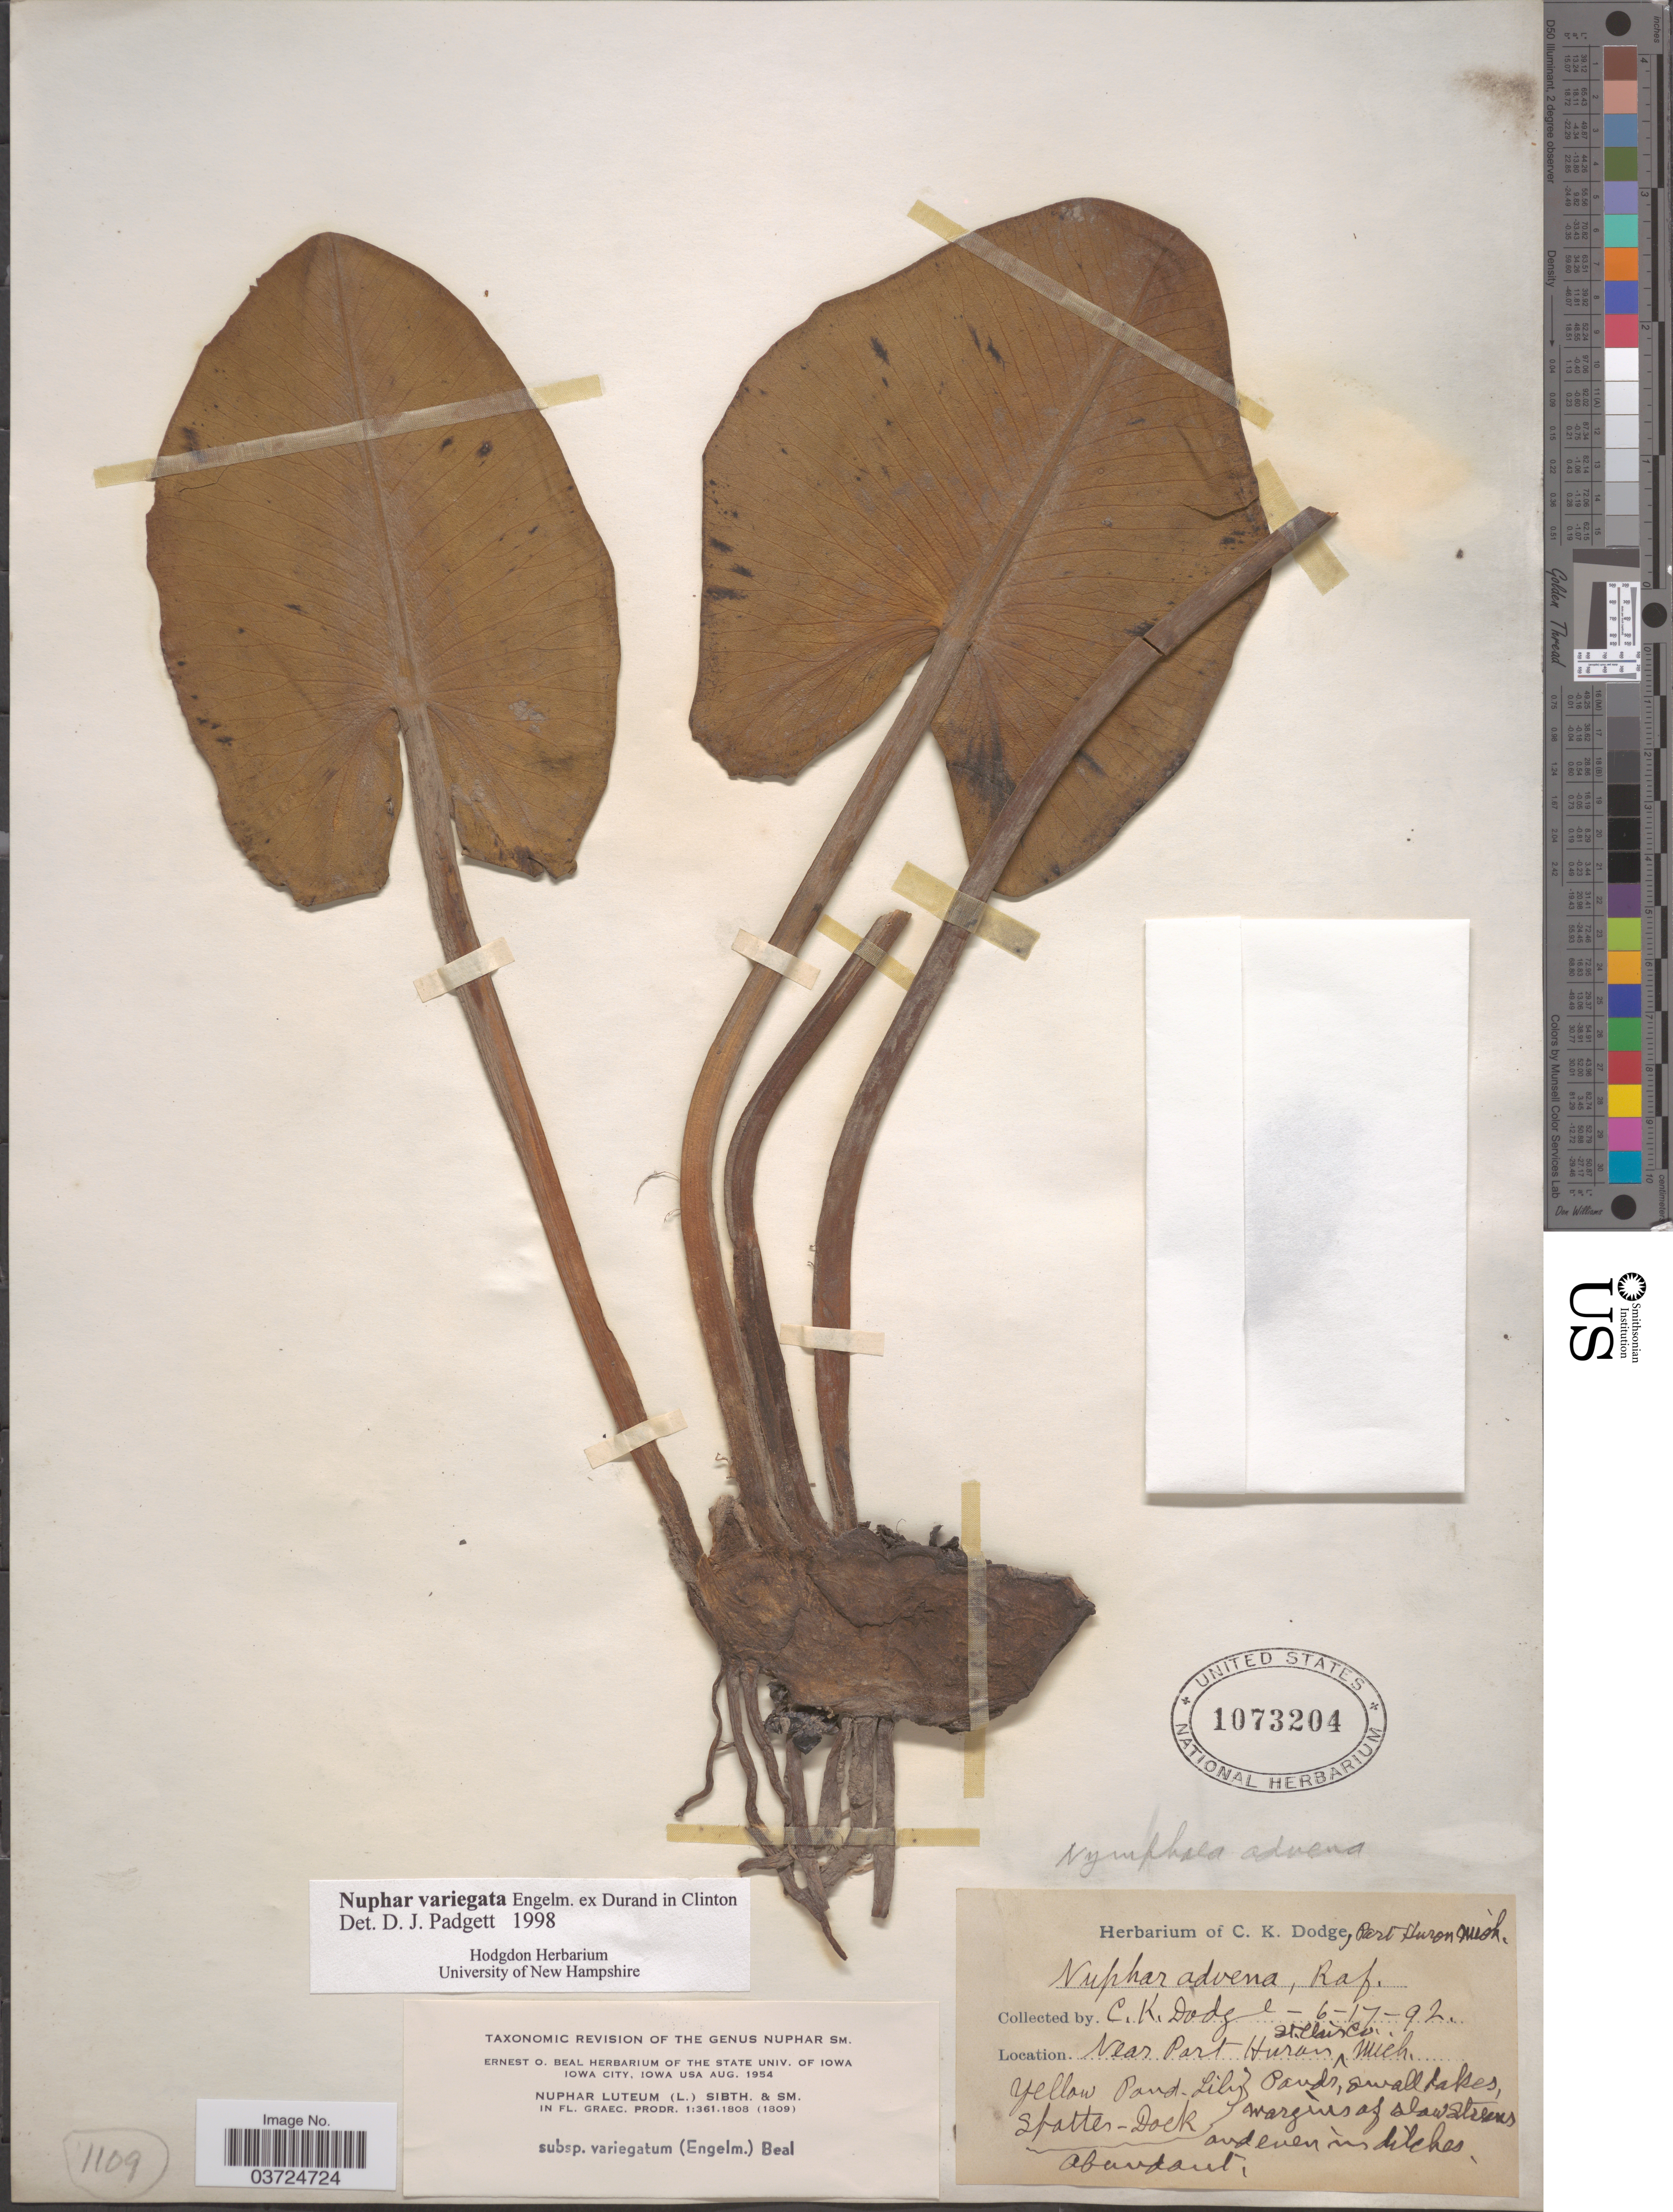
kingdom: Plantae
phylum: Tracheophyta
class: Magnoliopsida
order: Nymphaeales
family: Nymphaeaceae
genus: Nuphar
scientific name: Nuphar variegata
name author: Engelm. ex Durand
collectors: C. Dodge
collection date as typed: Transcribed d/m/y: 17/6/92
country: United States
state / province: Michigan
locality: Near Port Huron. St. Clair Co. Ponds, small lakes, margins of slow streams and even in ditches.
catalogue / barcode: US 1073204